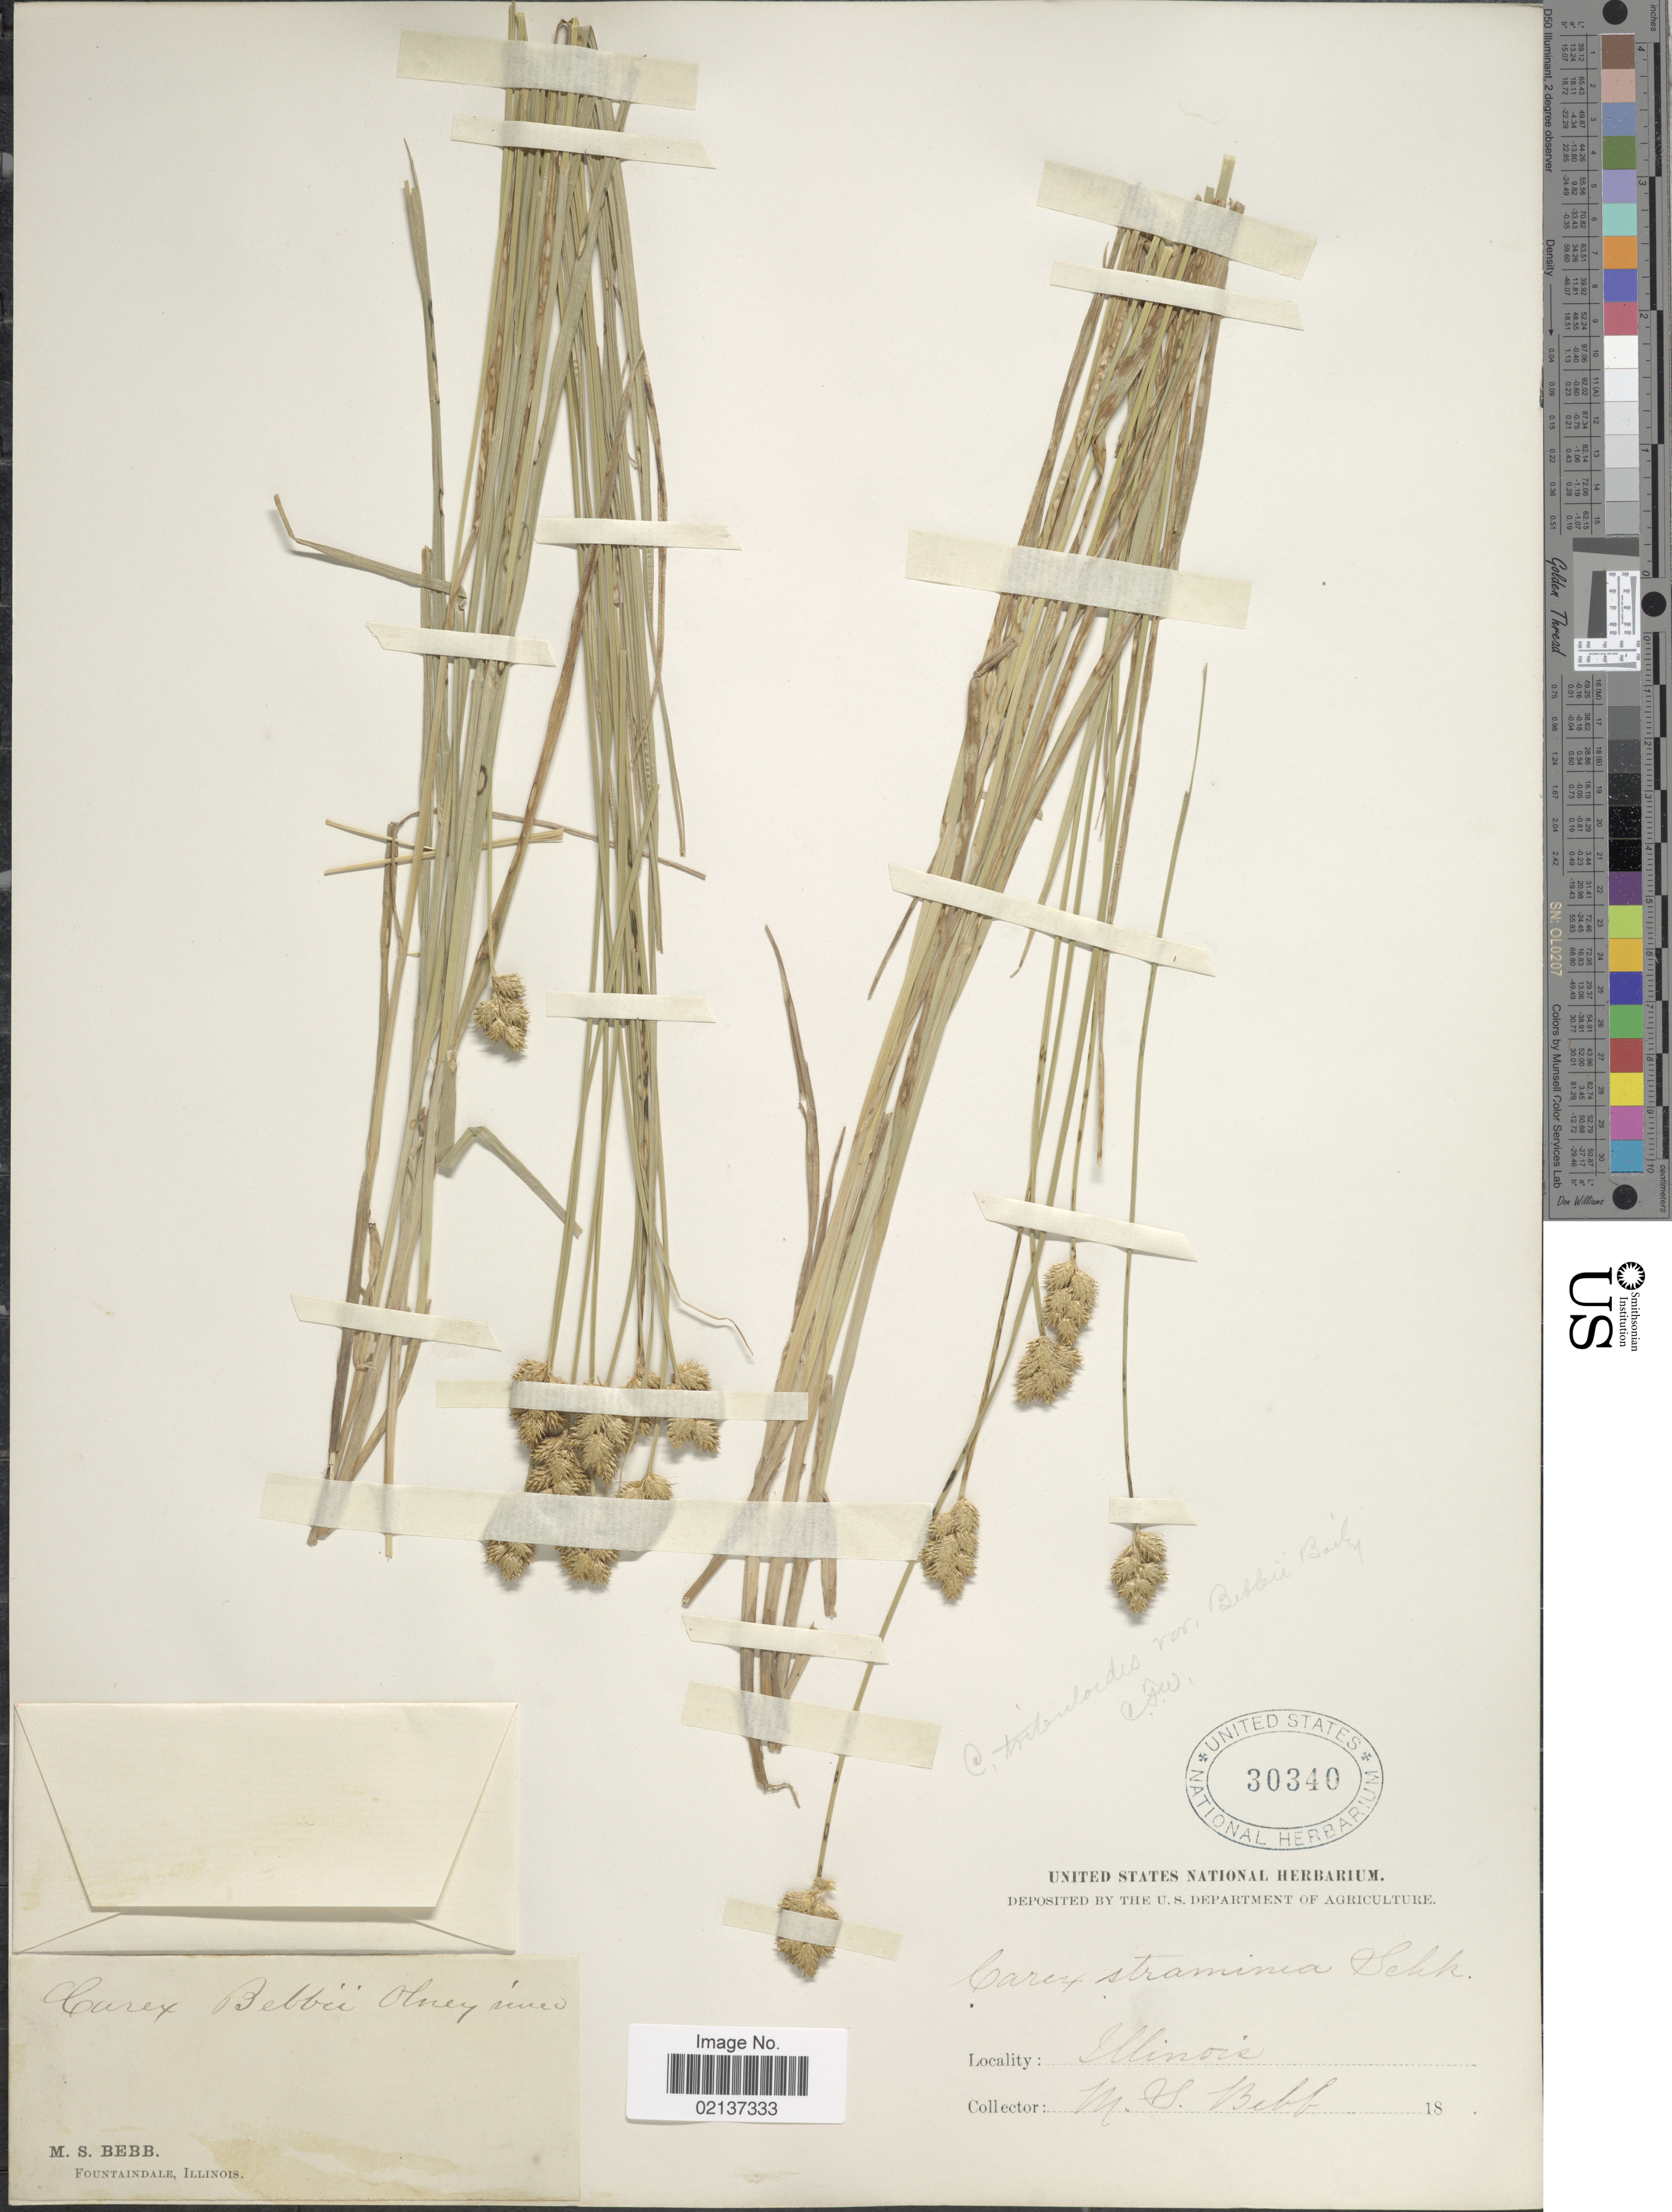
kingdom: Plantae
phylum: Tracheophyta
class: Liliopsida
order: Poales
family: Cyperaceae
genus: Carex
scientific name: Carex bebbii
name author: (L.H. Bailey) Olney ex Fernald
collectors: M. Bebb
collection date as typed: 18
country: United States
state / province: Illinois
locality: Fountaindale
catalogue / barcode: US 30340